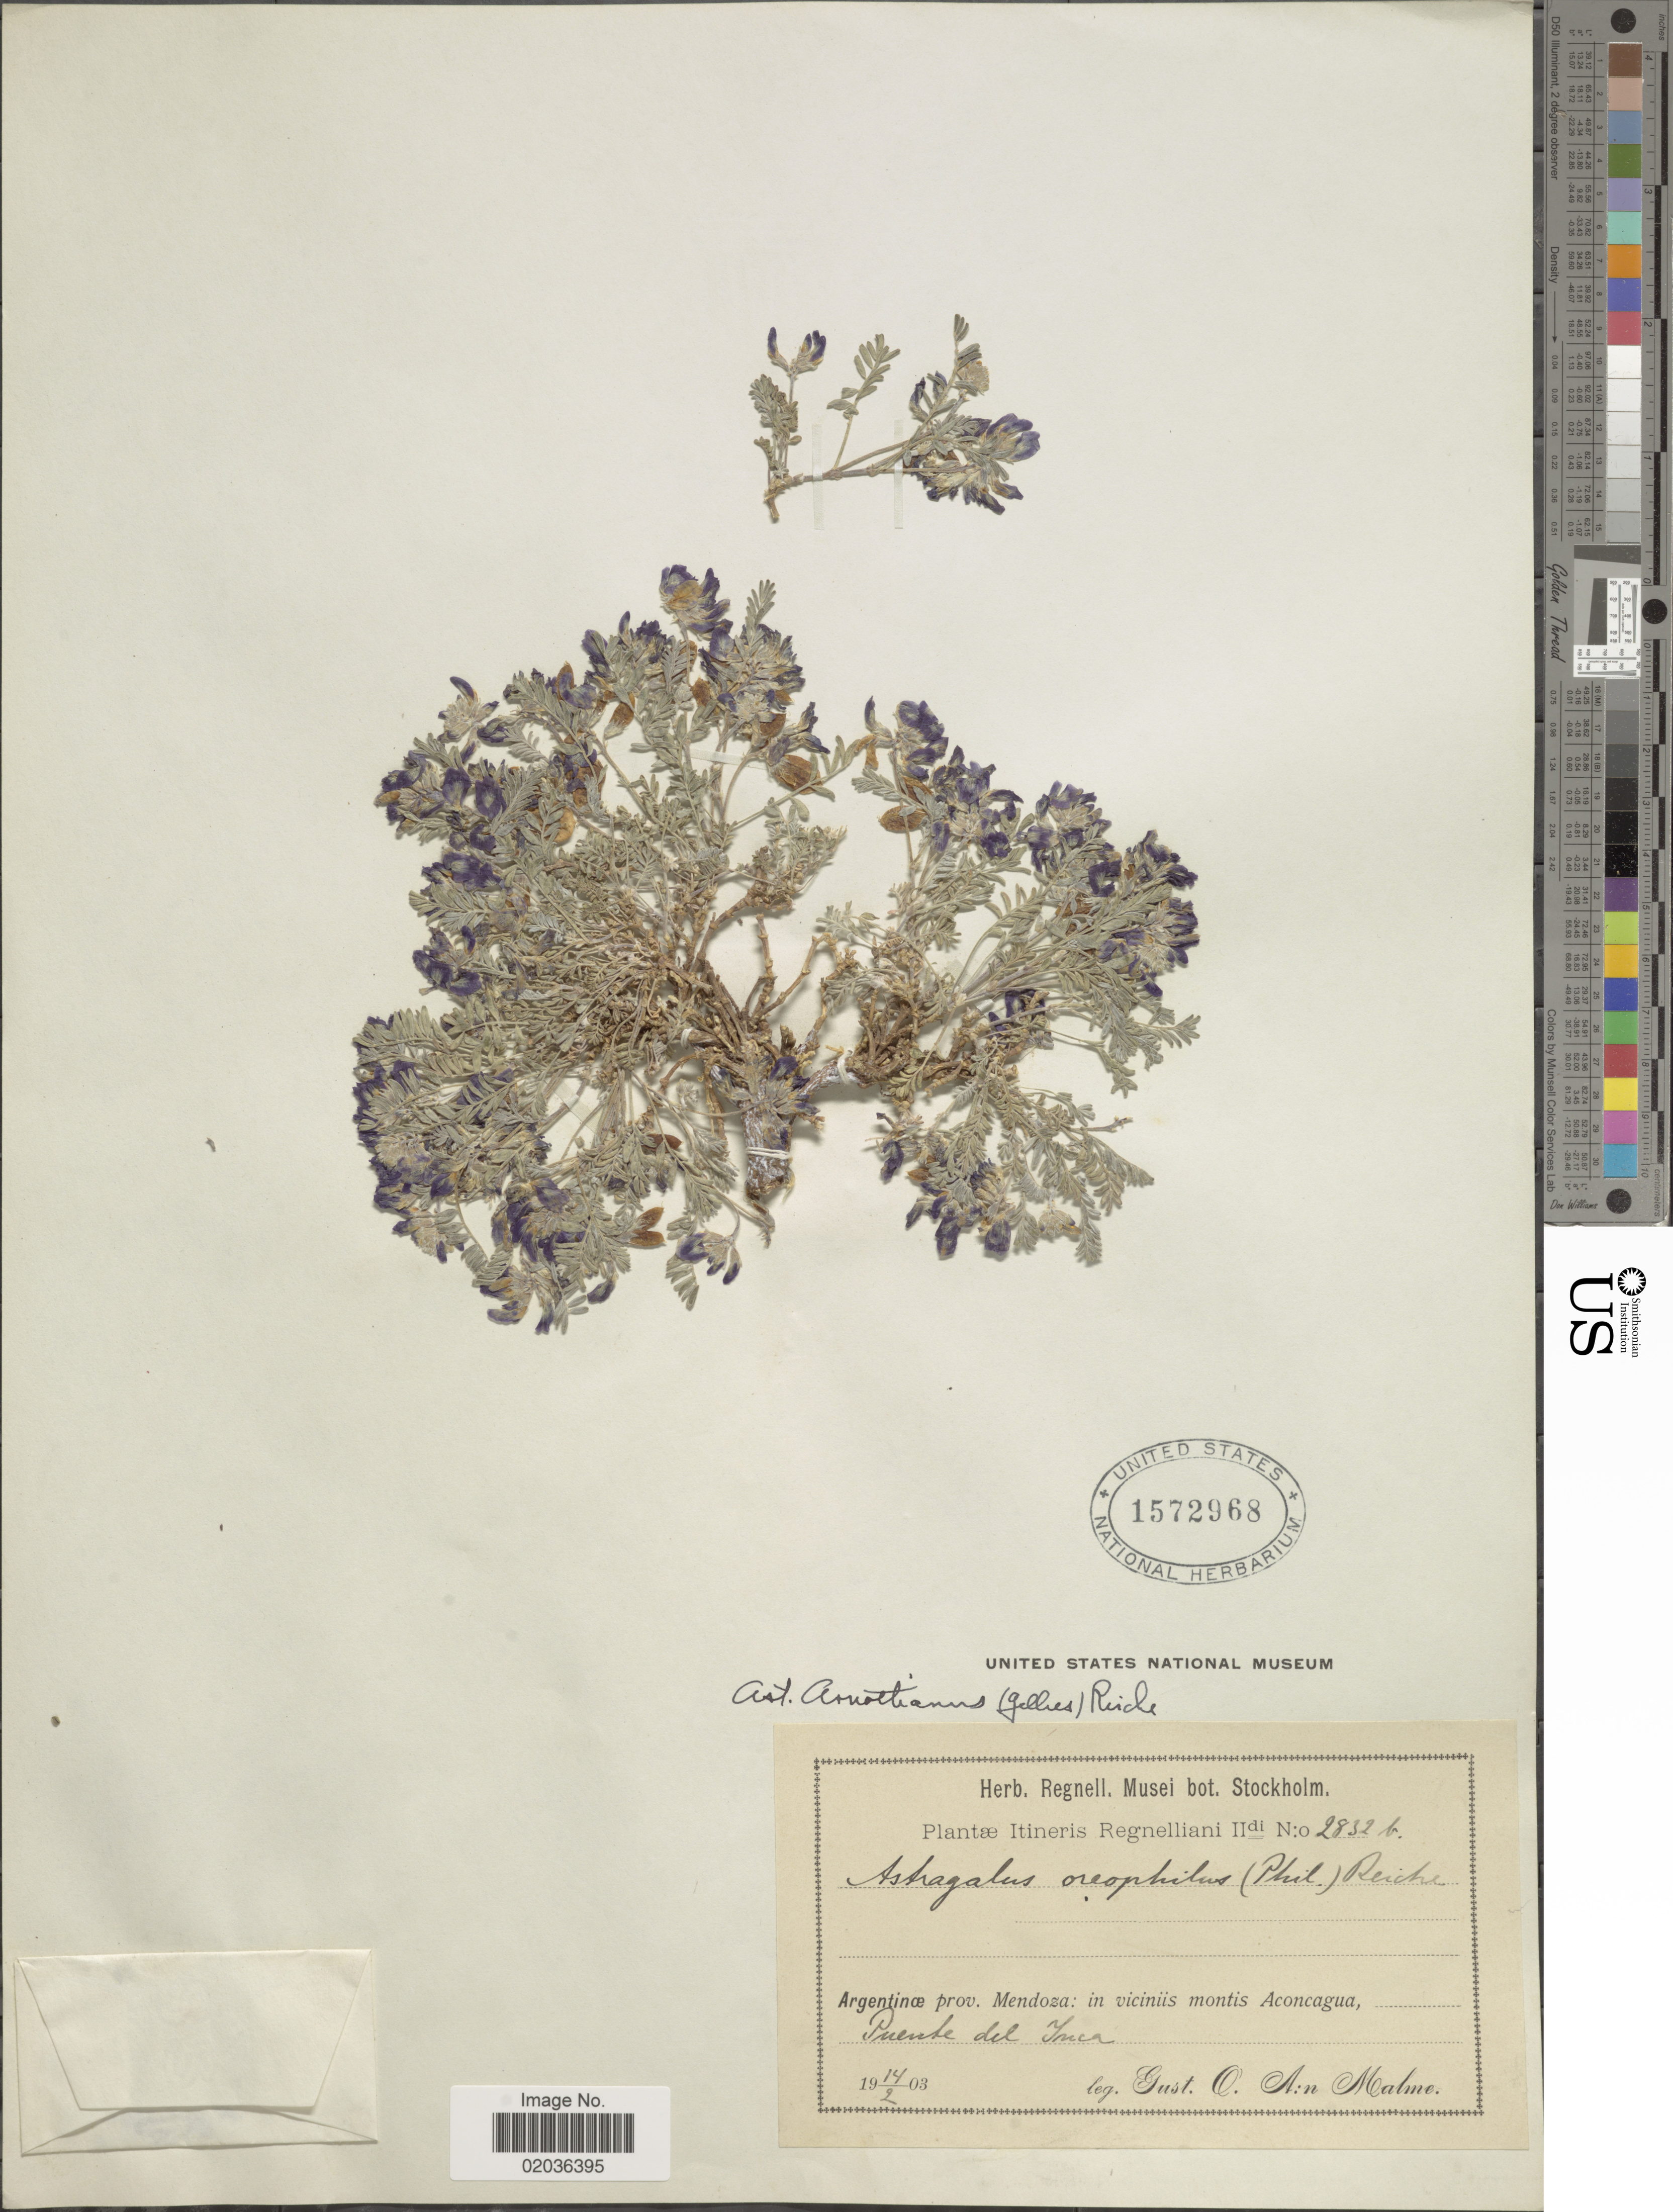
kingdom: Plantae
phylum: Tracheophyta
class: Magnoliopsida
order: Fabales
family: Fabaceae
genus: Astragalus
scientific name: Astragalus arnottianus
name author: (Gillies ex Hook. & Arn.) Reiche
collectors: G. O. A. Malme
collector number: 2832B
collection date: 1903-02-14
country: Argentina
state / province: Mendoza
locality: Prov. Mendoza: in viciniis montis Aconcagua, Puente del Inca.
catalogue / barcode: US 1572968